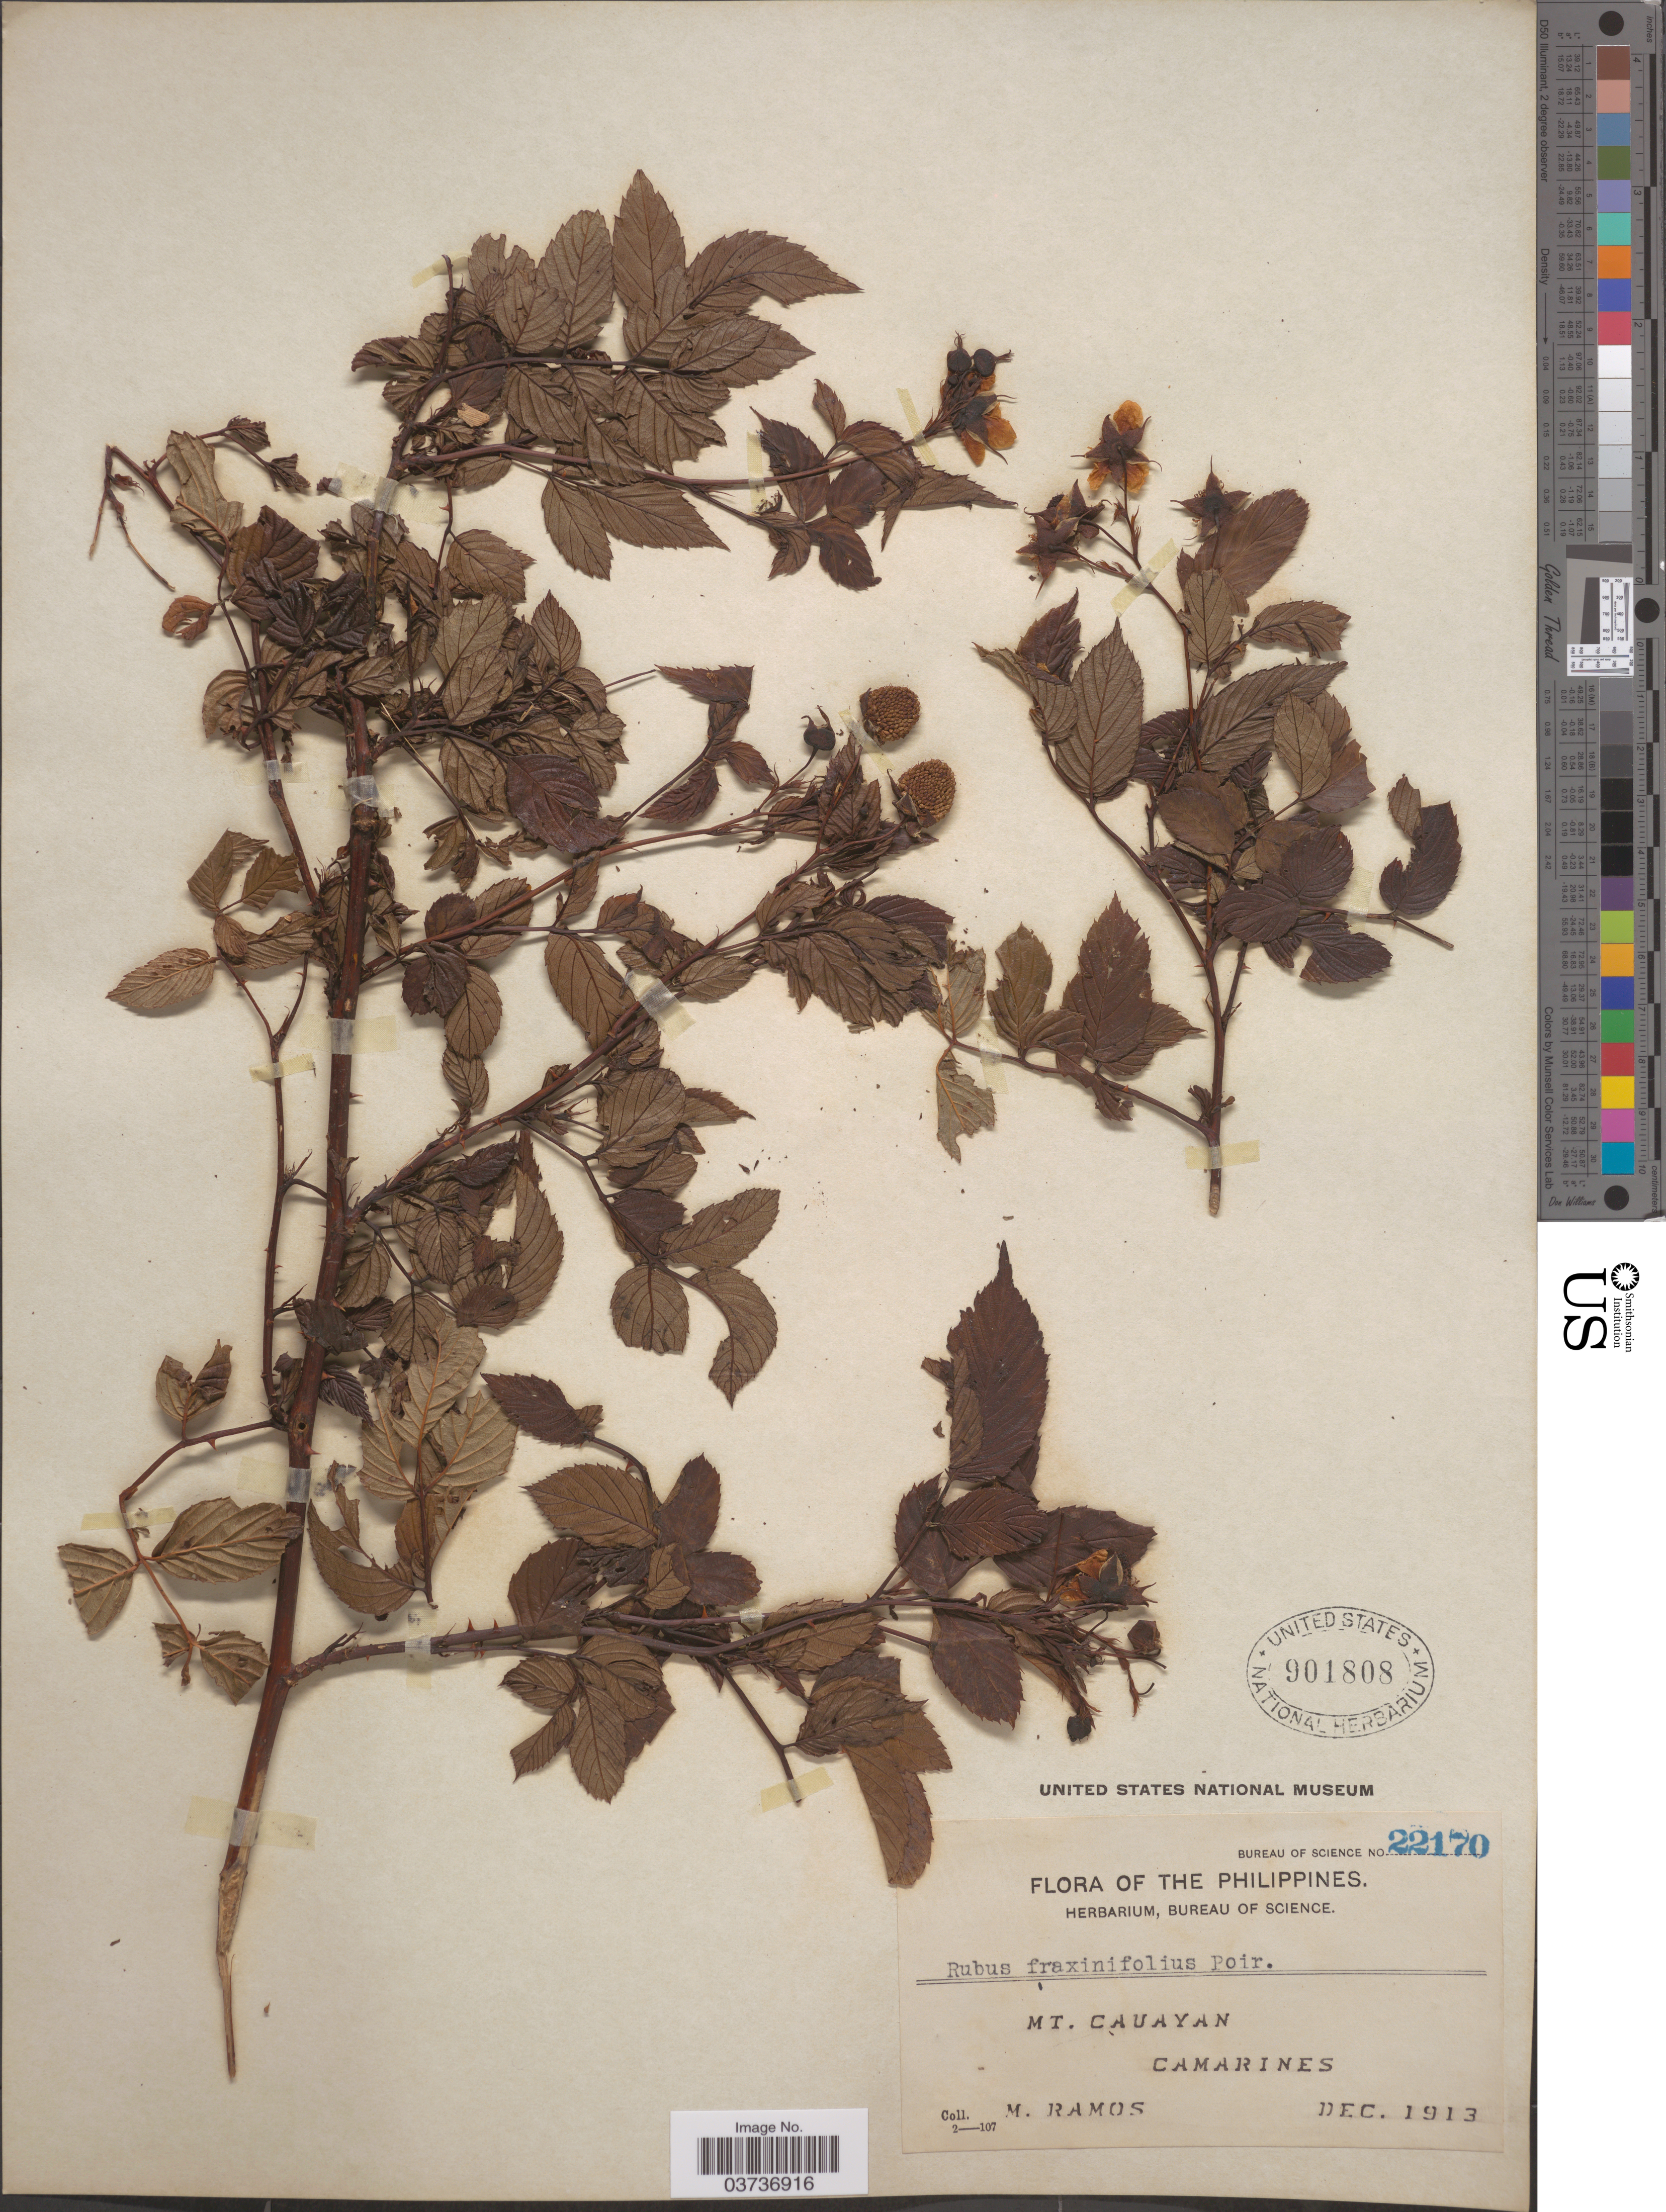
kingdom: Plantae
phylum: Tracheophyta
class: Magnoliopsida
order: Rosales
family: Rosaceae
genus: Rubus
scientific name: Rubus fraxinifolius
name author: Hayata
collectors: M. Ramos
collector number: Bureau of Science 22170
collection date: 1913-12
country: Philippines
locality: Mt. Cauayan. Camarines.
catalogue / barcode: US 901808